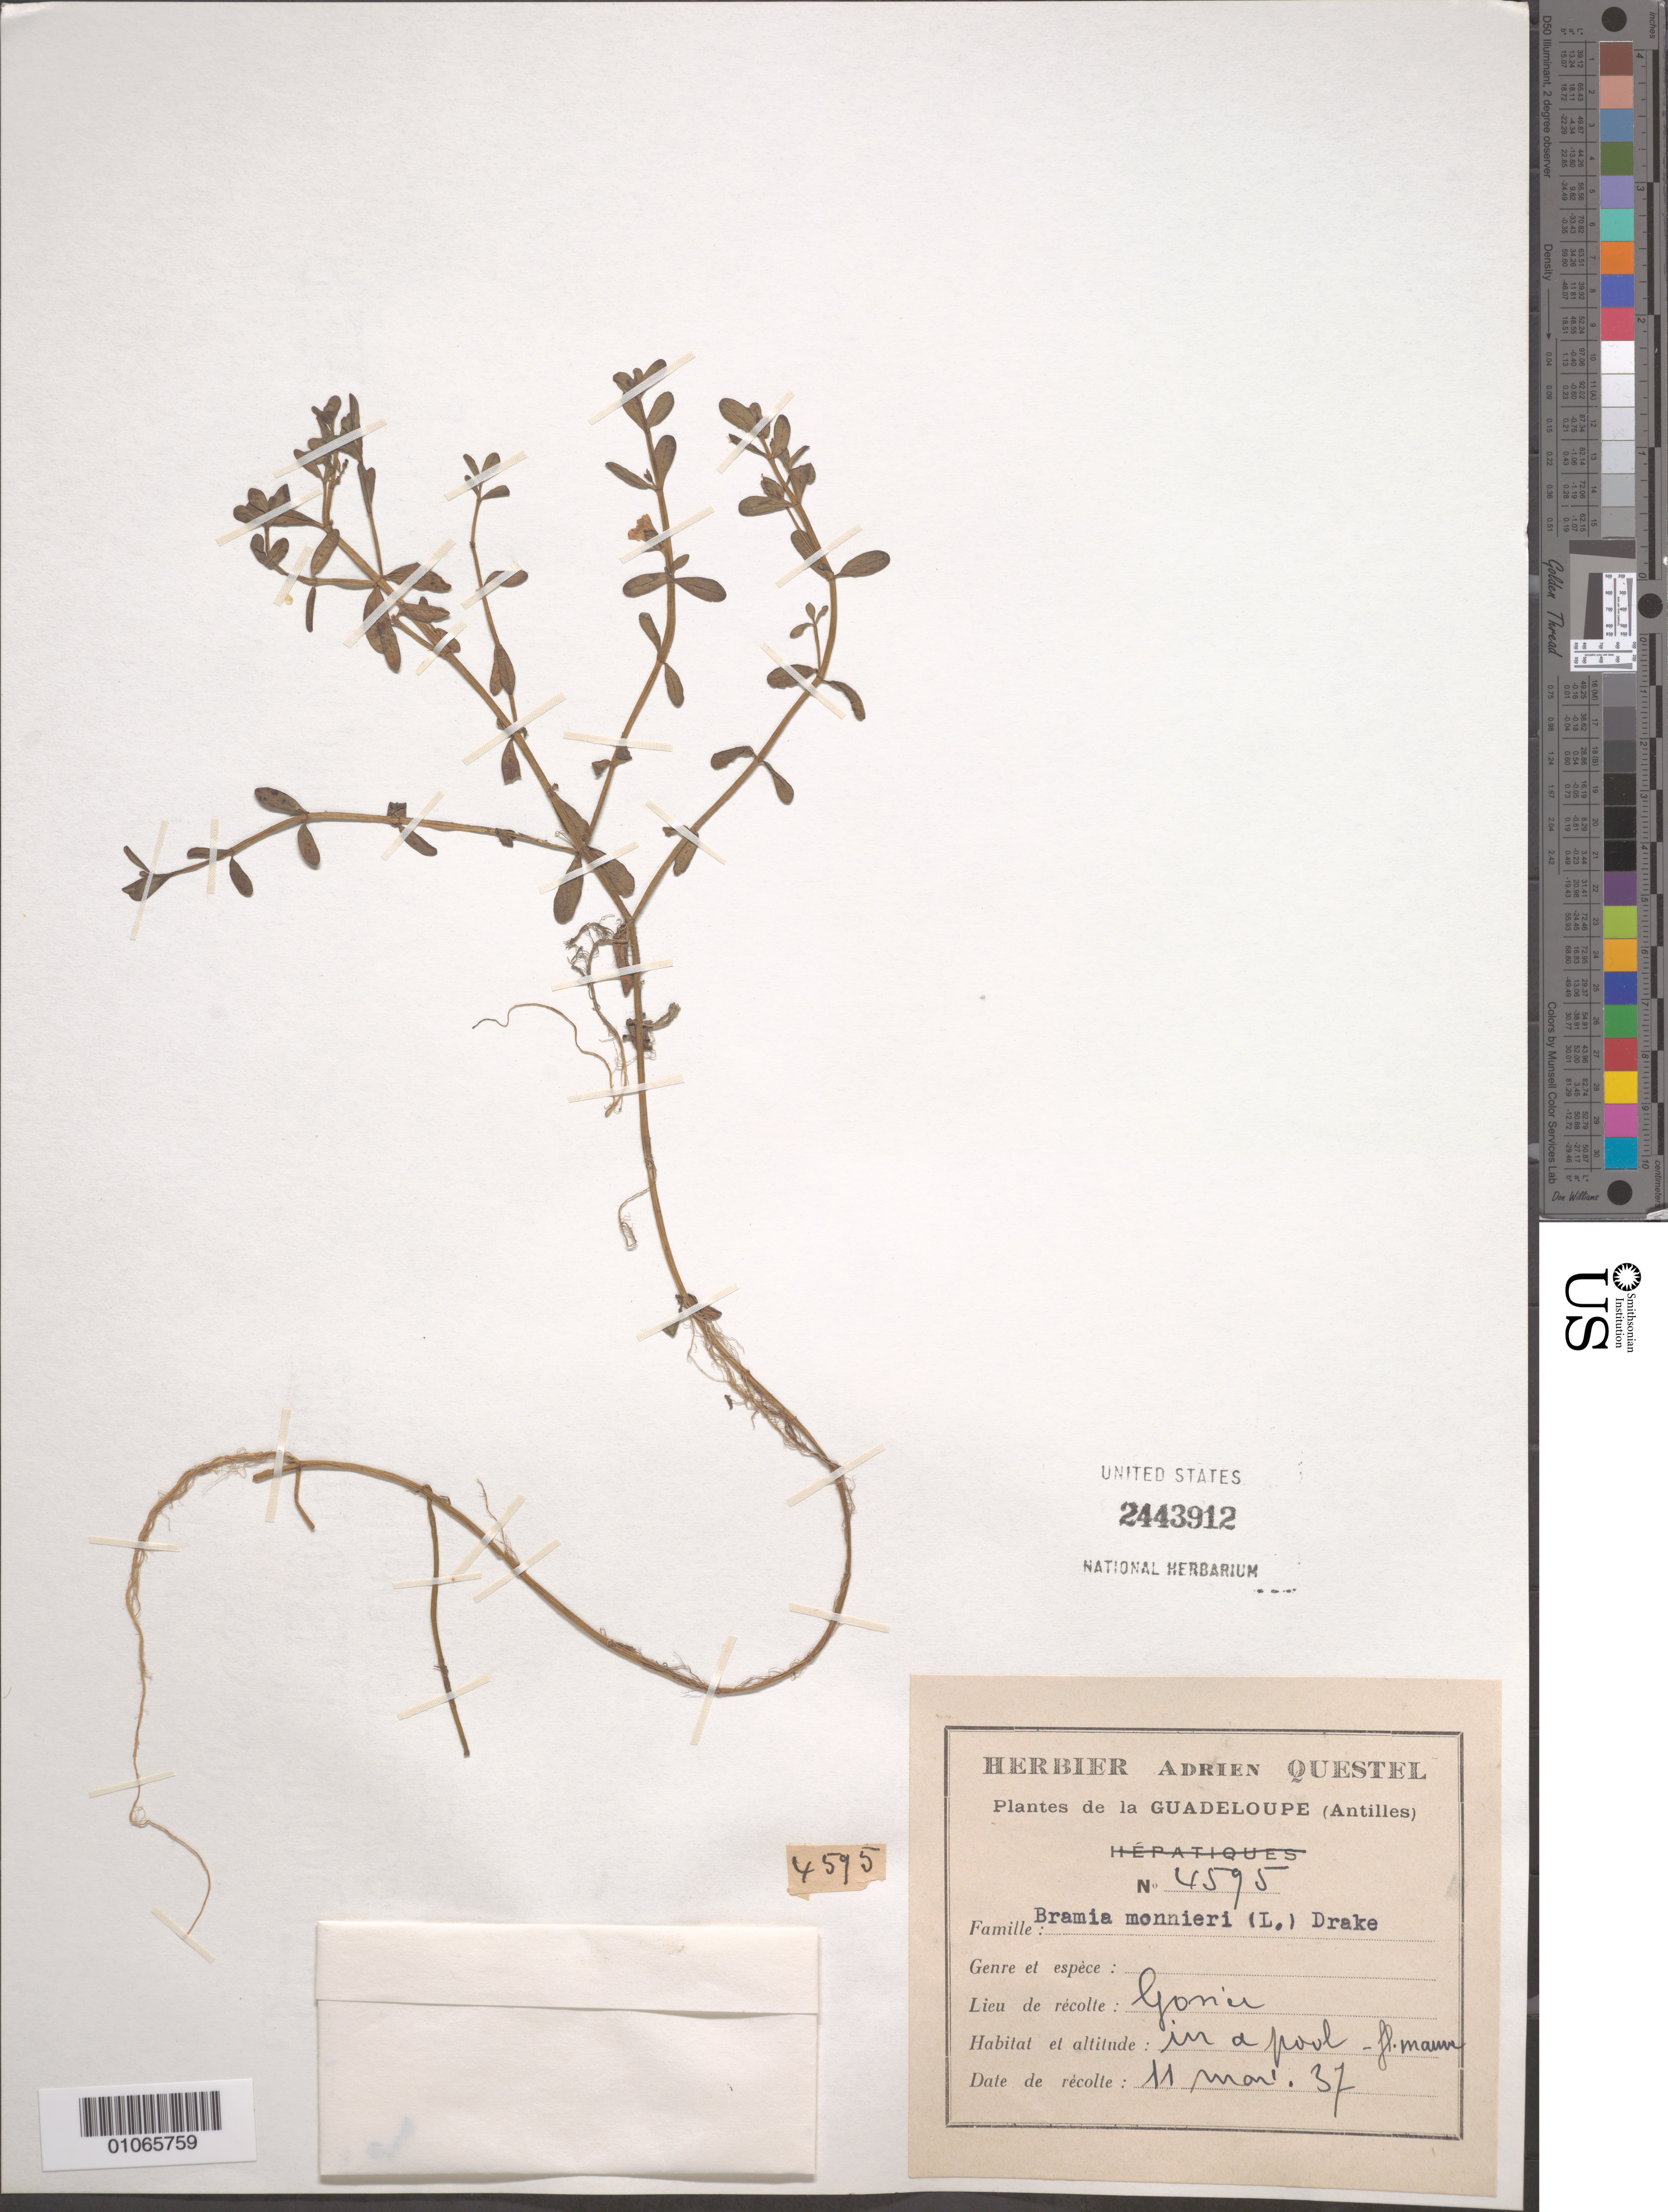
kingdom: Plantae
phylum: Tracheophyta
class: Magnoliopsida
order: Lamiales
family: Plantaginaceae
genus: Bacopa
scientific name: Bacopa monnieri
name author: (L.) Wettst.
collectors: A. Questel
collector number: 4595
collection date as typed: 11 Mar 1937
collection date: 1937-03-11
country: Guadeloupe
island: Basse Terre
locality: Yonier? In a pool.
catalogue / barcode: US 2443912